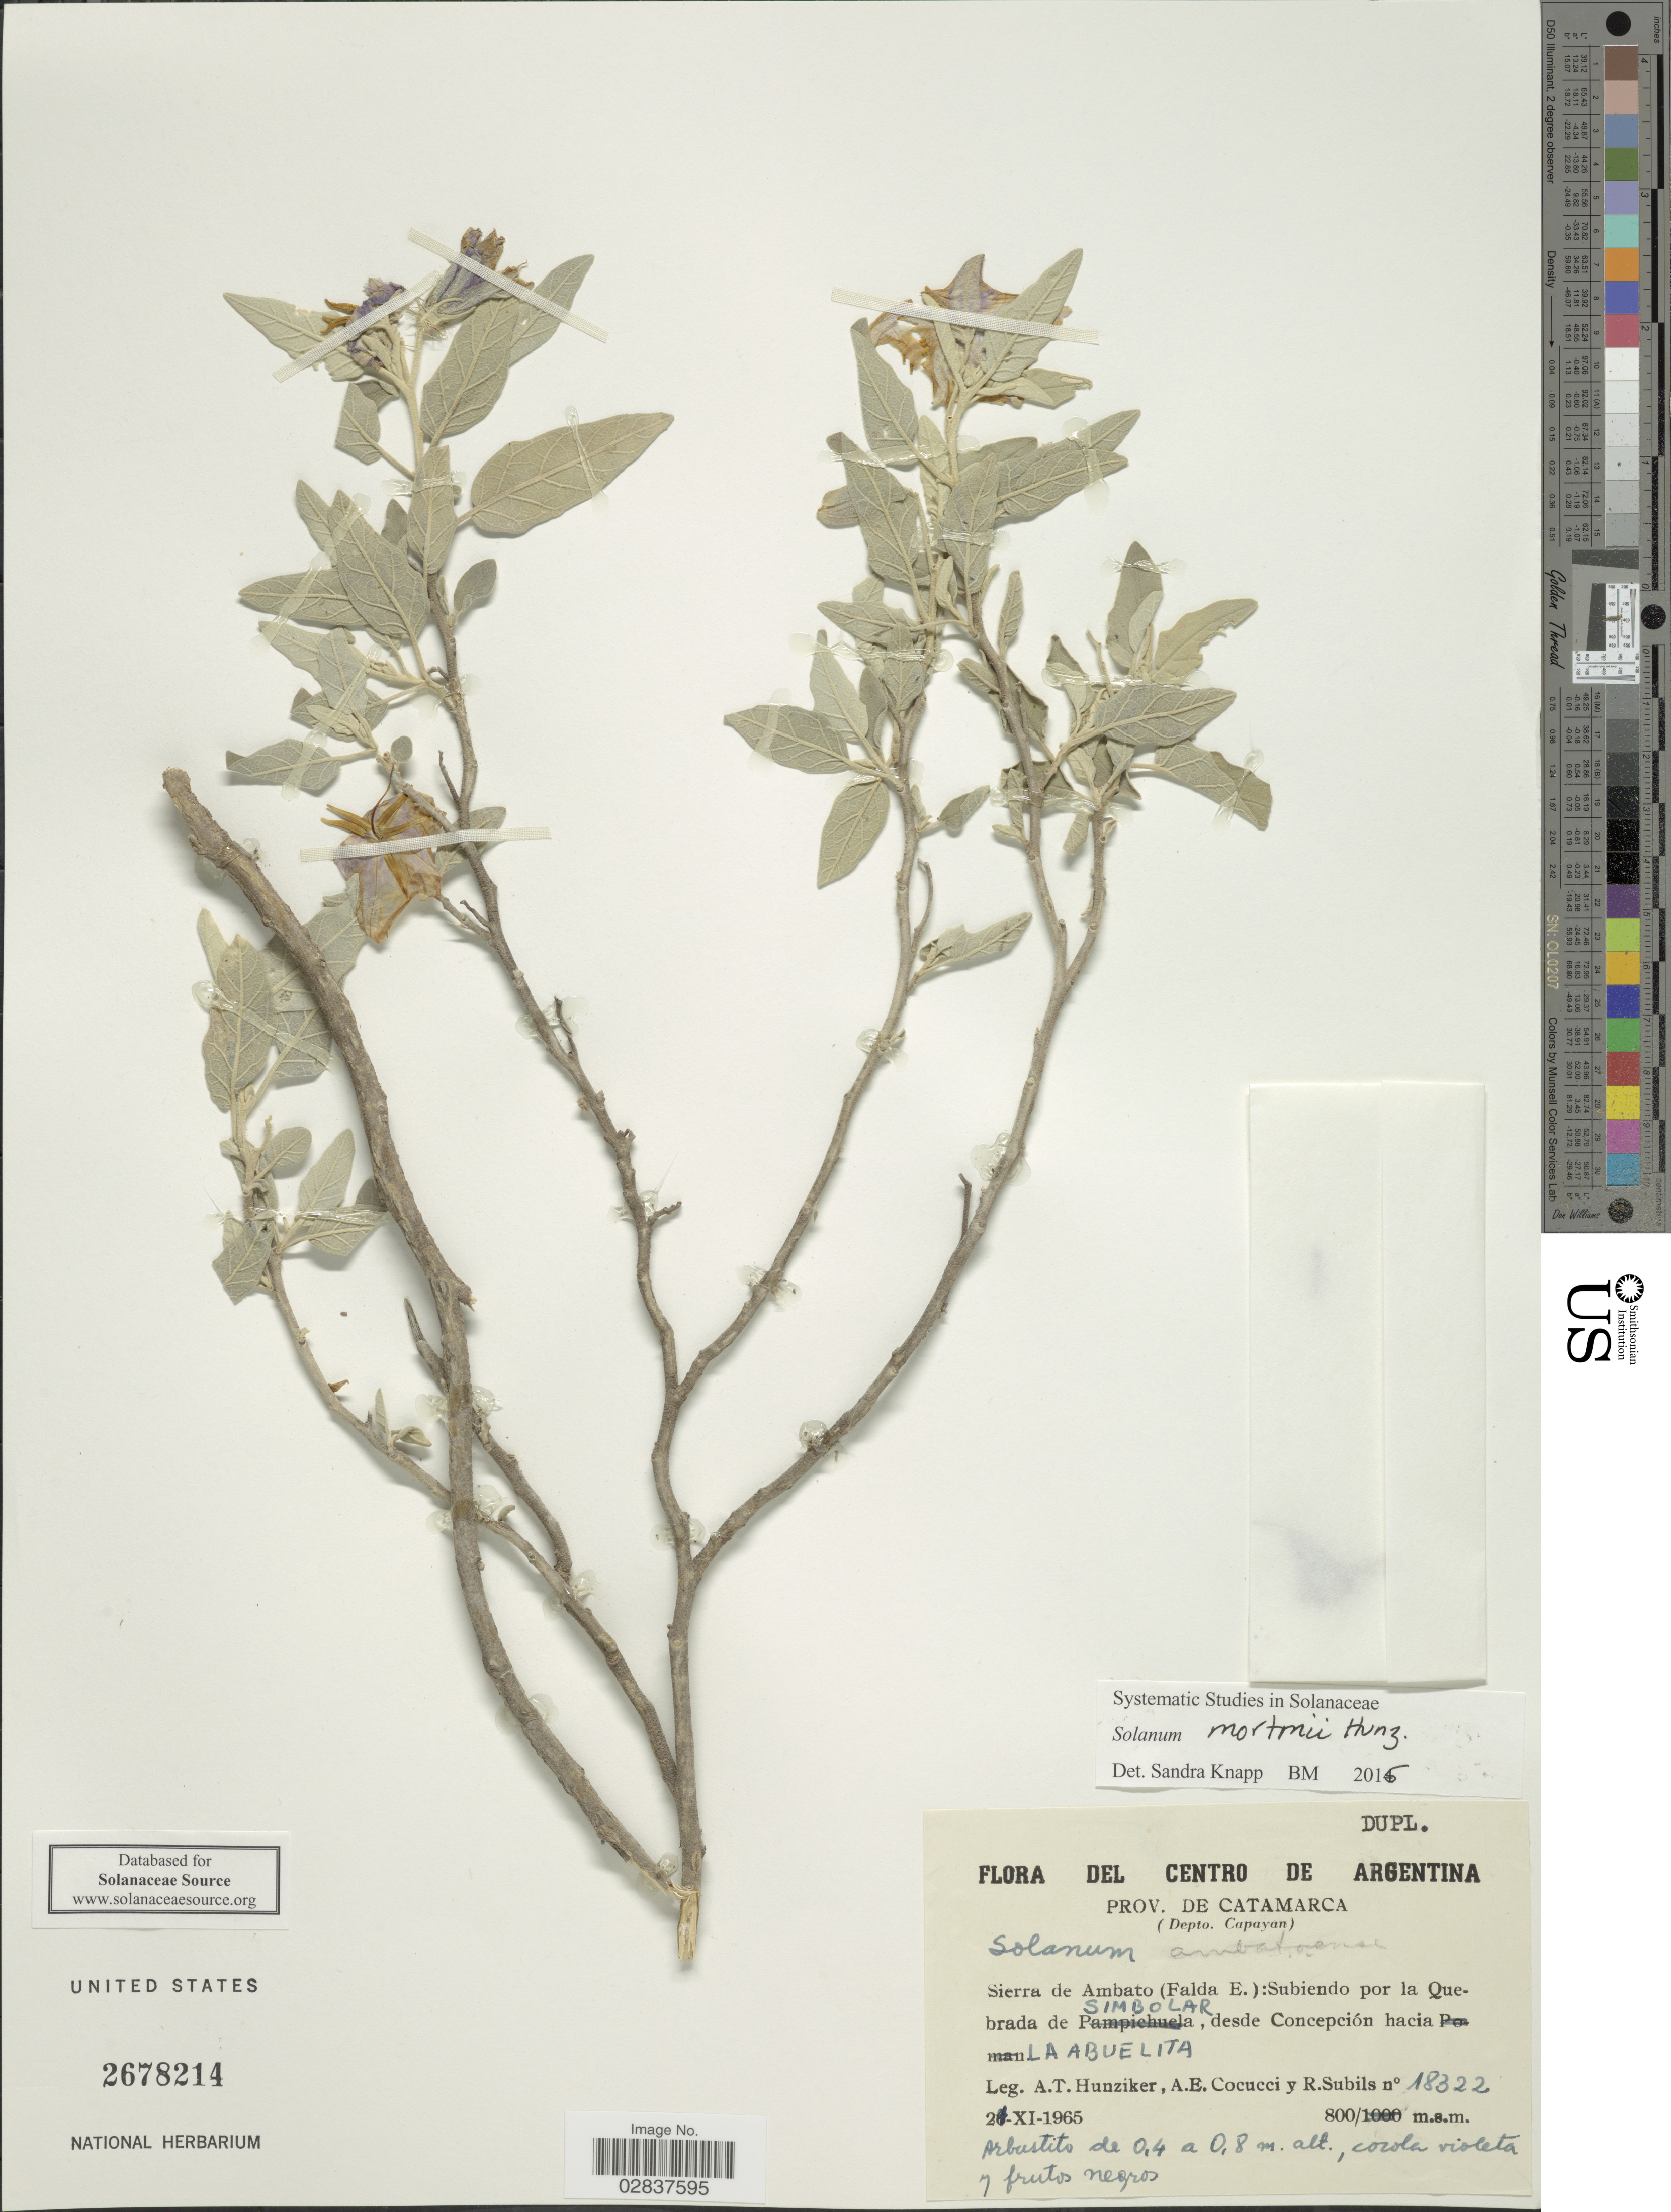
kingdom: Plantae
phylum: Tracheophyta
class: Magnoliopsida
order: Solanales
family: Solanaceae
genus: Solanum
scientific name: Solanum mortonii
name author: Hunz.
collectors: A. T. Hunziker, A. Cocucci & R. Subils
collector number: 18322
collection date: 1965-11-27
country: Argentina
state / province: Catamarca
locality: Depto. Capayan. Sierra de Ambato (Faldo E.): Subiendo por la Quebrada de Simbolar, desde Concepción hacia La Abuelita.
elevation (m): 800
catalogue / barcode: US 2678214